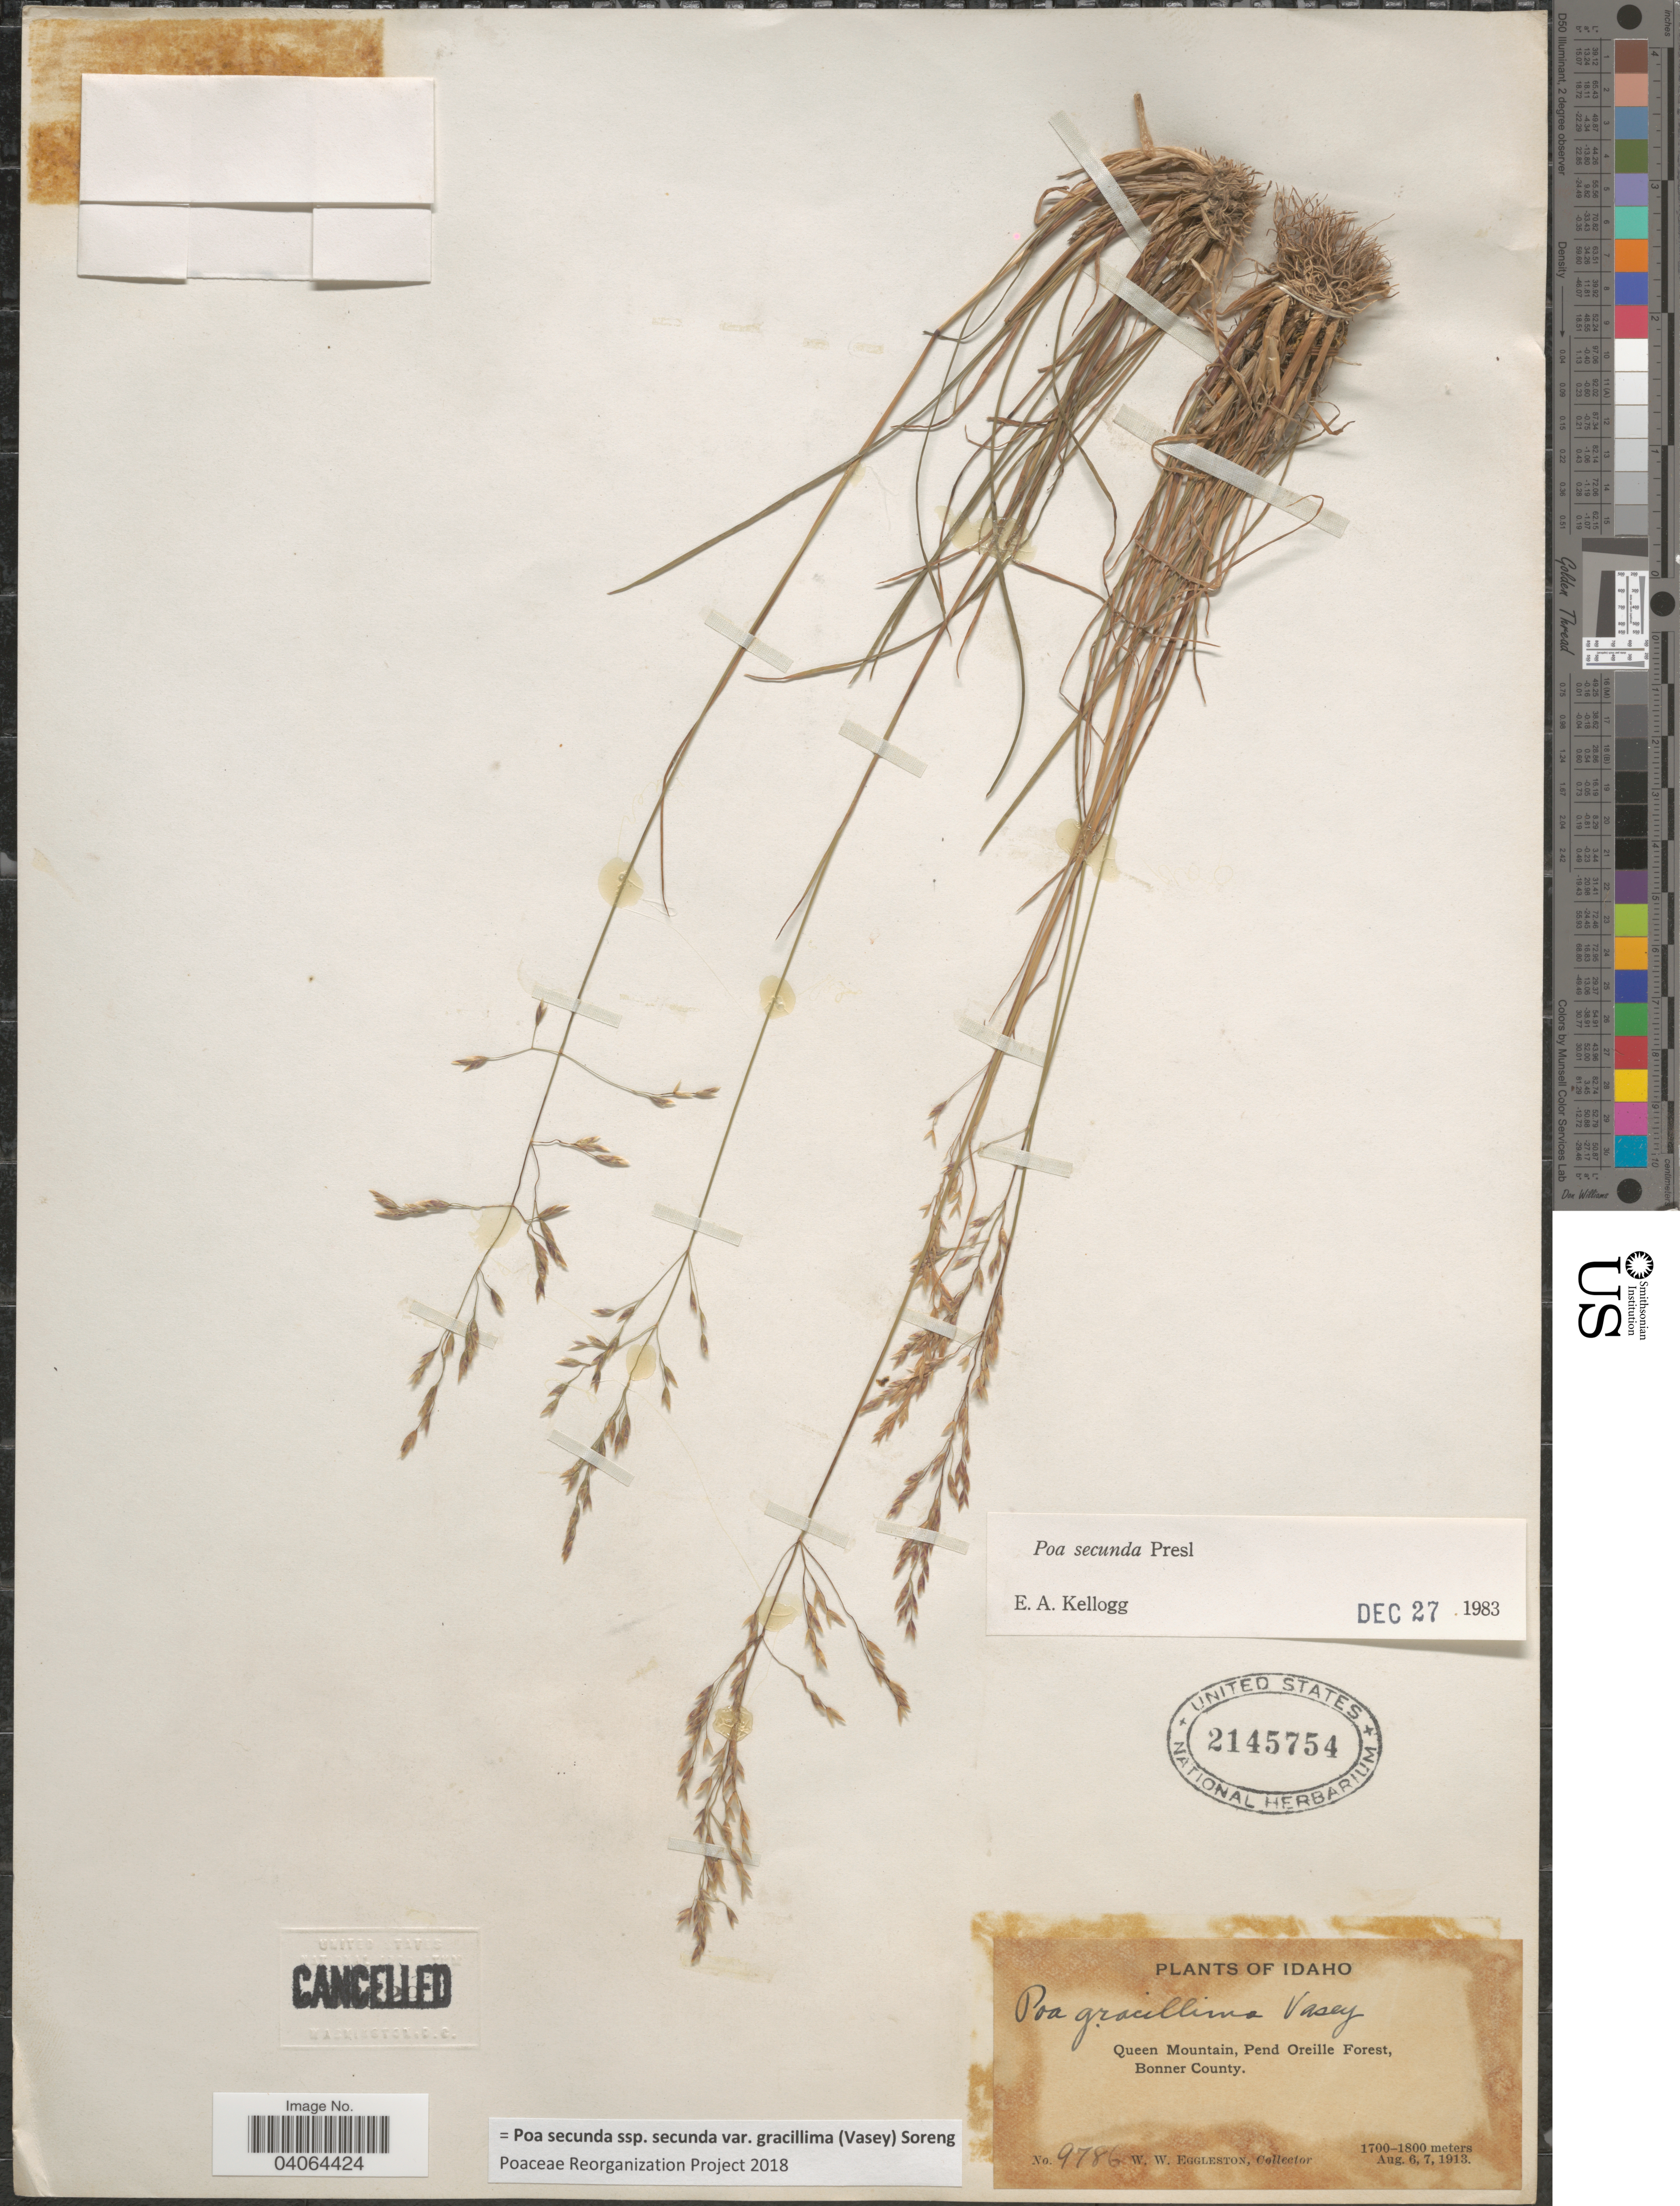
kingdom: Plantae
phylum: Tracheophyta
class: Liliopsida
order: Poales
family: Poaceae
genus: Poa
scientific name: Poa secunda subsp. secunda var. gracillima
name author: (Vasey) Soreng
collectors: W. W. Eggleston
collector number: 9786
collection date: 1913-08-06/1913-08-07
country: United States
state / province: Idaho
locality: Queen Mountain, Pend Oreille Forest, Bonner County.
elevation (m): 1700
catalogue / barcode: US 2145754